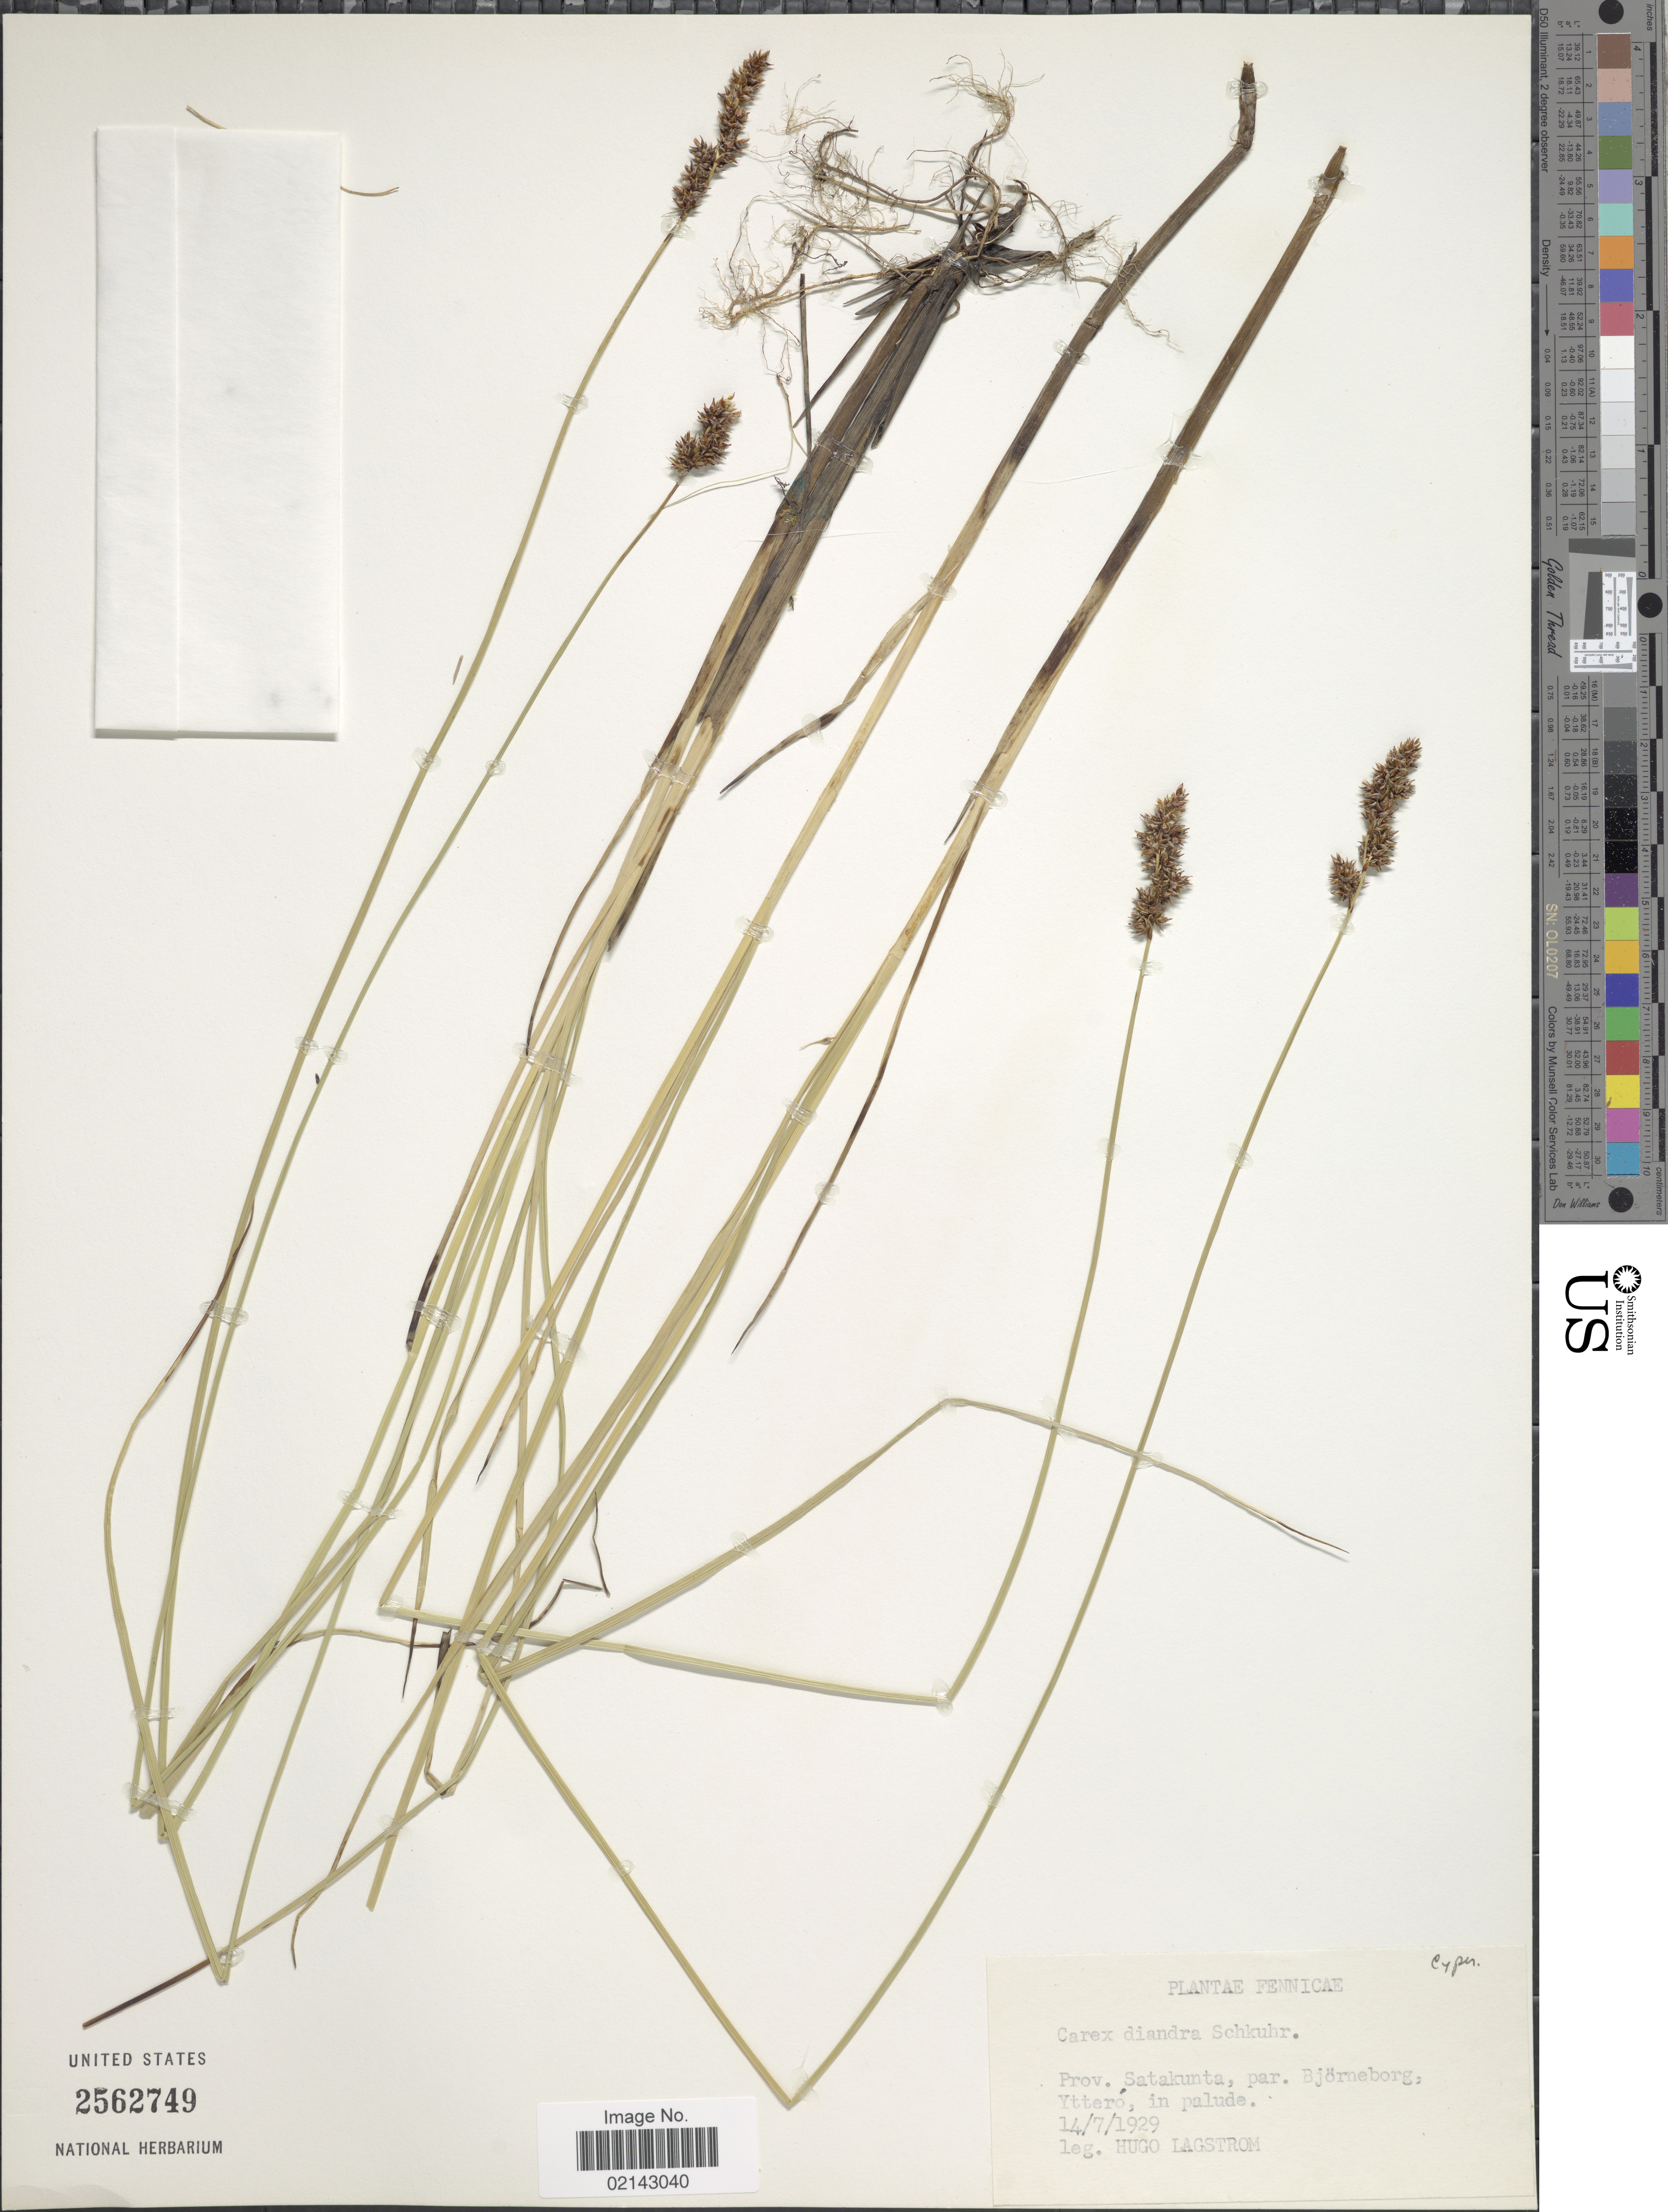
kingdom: Plantae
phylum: Tracheophyta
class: Liliopsida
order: Poales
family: Cyperaceae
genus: Carex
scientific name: Carex diandra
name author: Schrank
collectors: H. Lagström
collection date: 1929-07-14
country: Finland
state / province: Satakunta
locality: Fennicae. Par. Bjorneborg, Yttero, in palude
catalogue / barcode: US 2562749